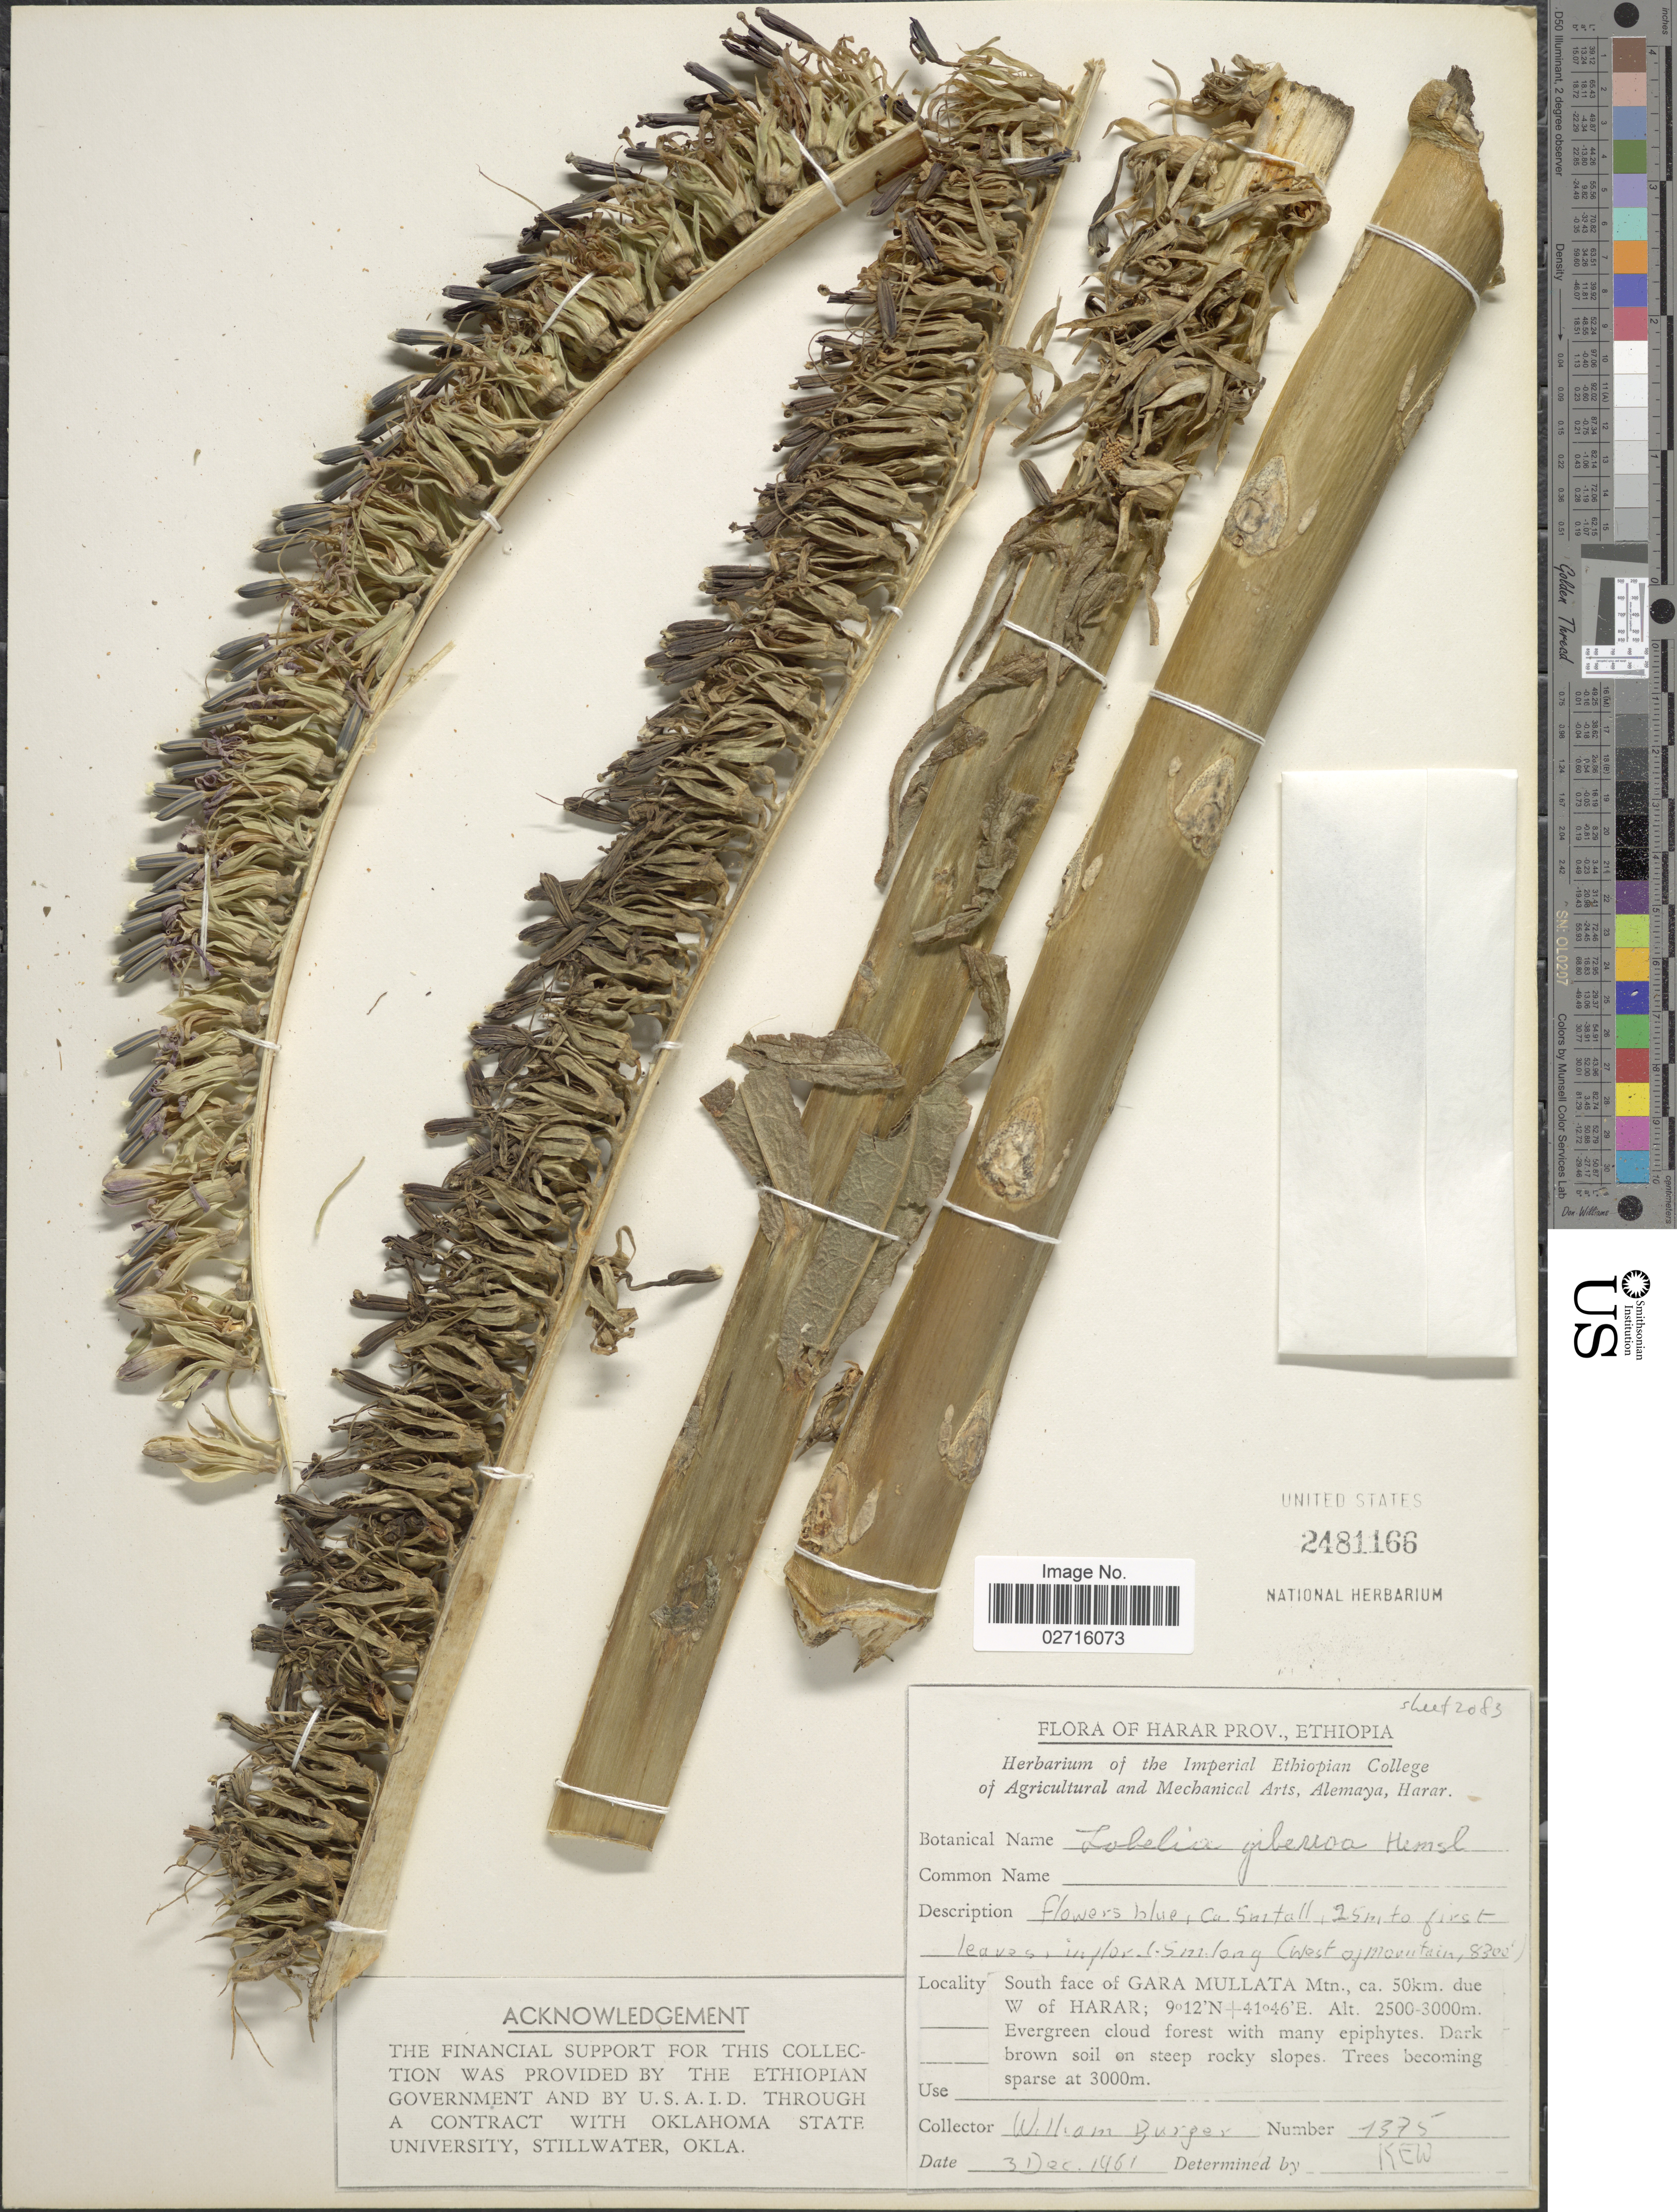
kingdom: Plantae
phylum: Tracheophyta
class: Magnoliopsida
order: Asterales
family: Campanulaceae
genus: Lobelia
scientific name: Lobelia giberroa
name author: Hemsl.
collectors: W. Burger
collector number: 1375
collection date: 1961-12-03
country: Ethiopia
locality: Harar Prov., South face of Gara Mullata Mtn., ca. 50km due W of Harar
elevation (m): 2500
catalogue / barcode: US 2481166